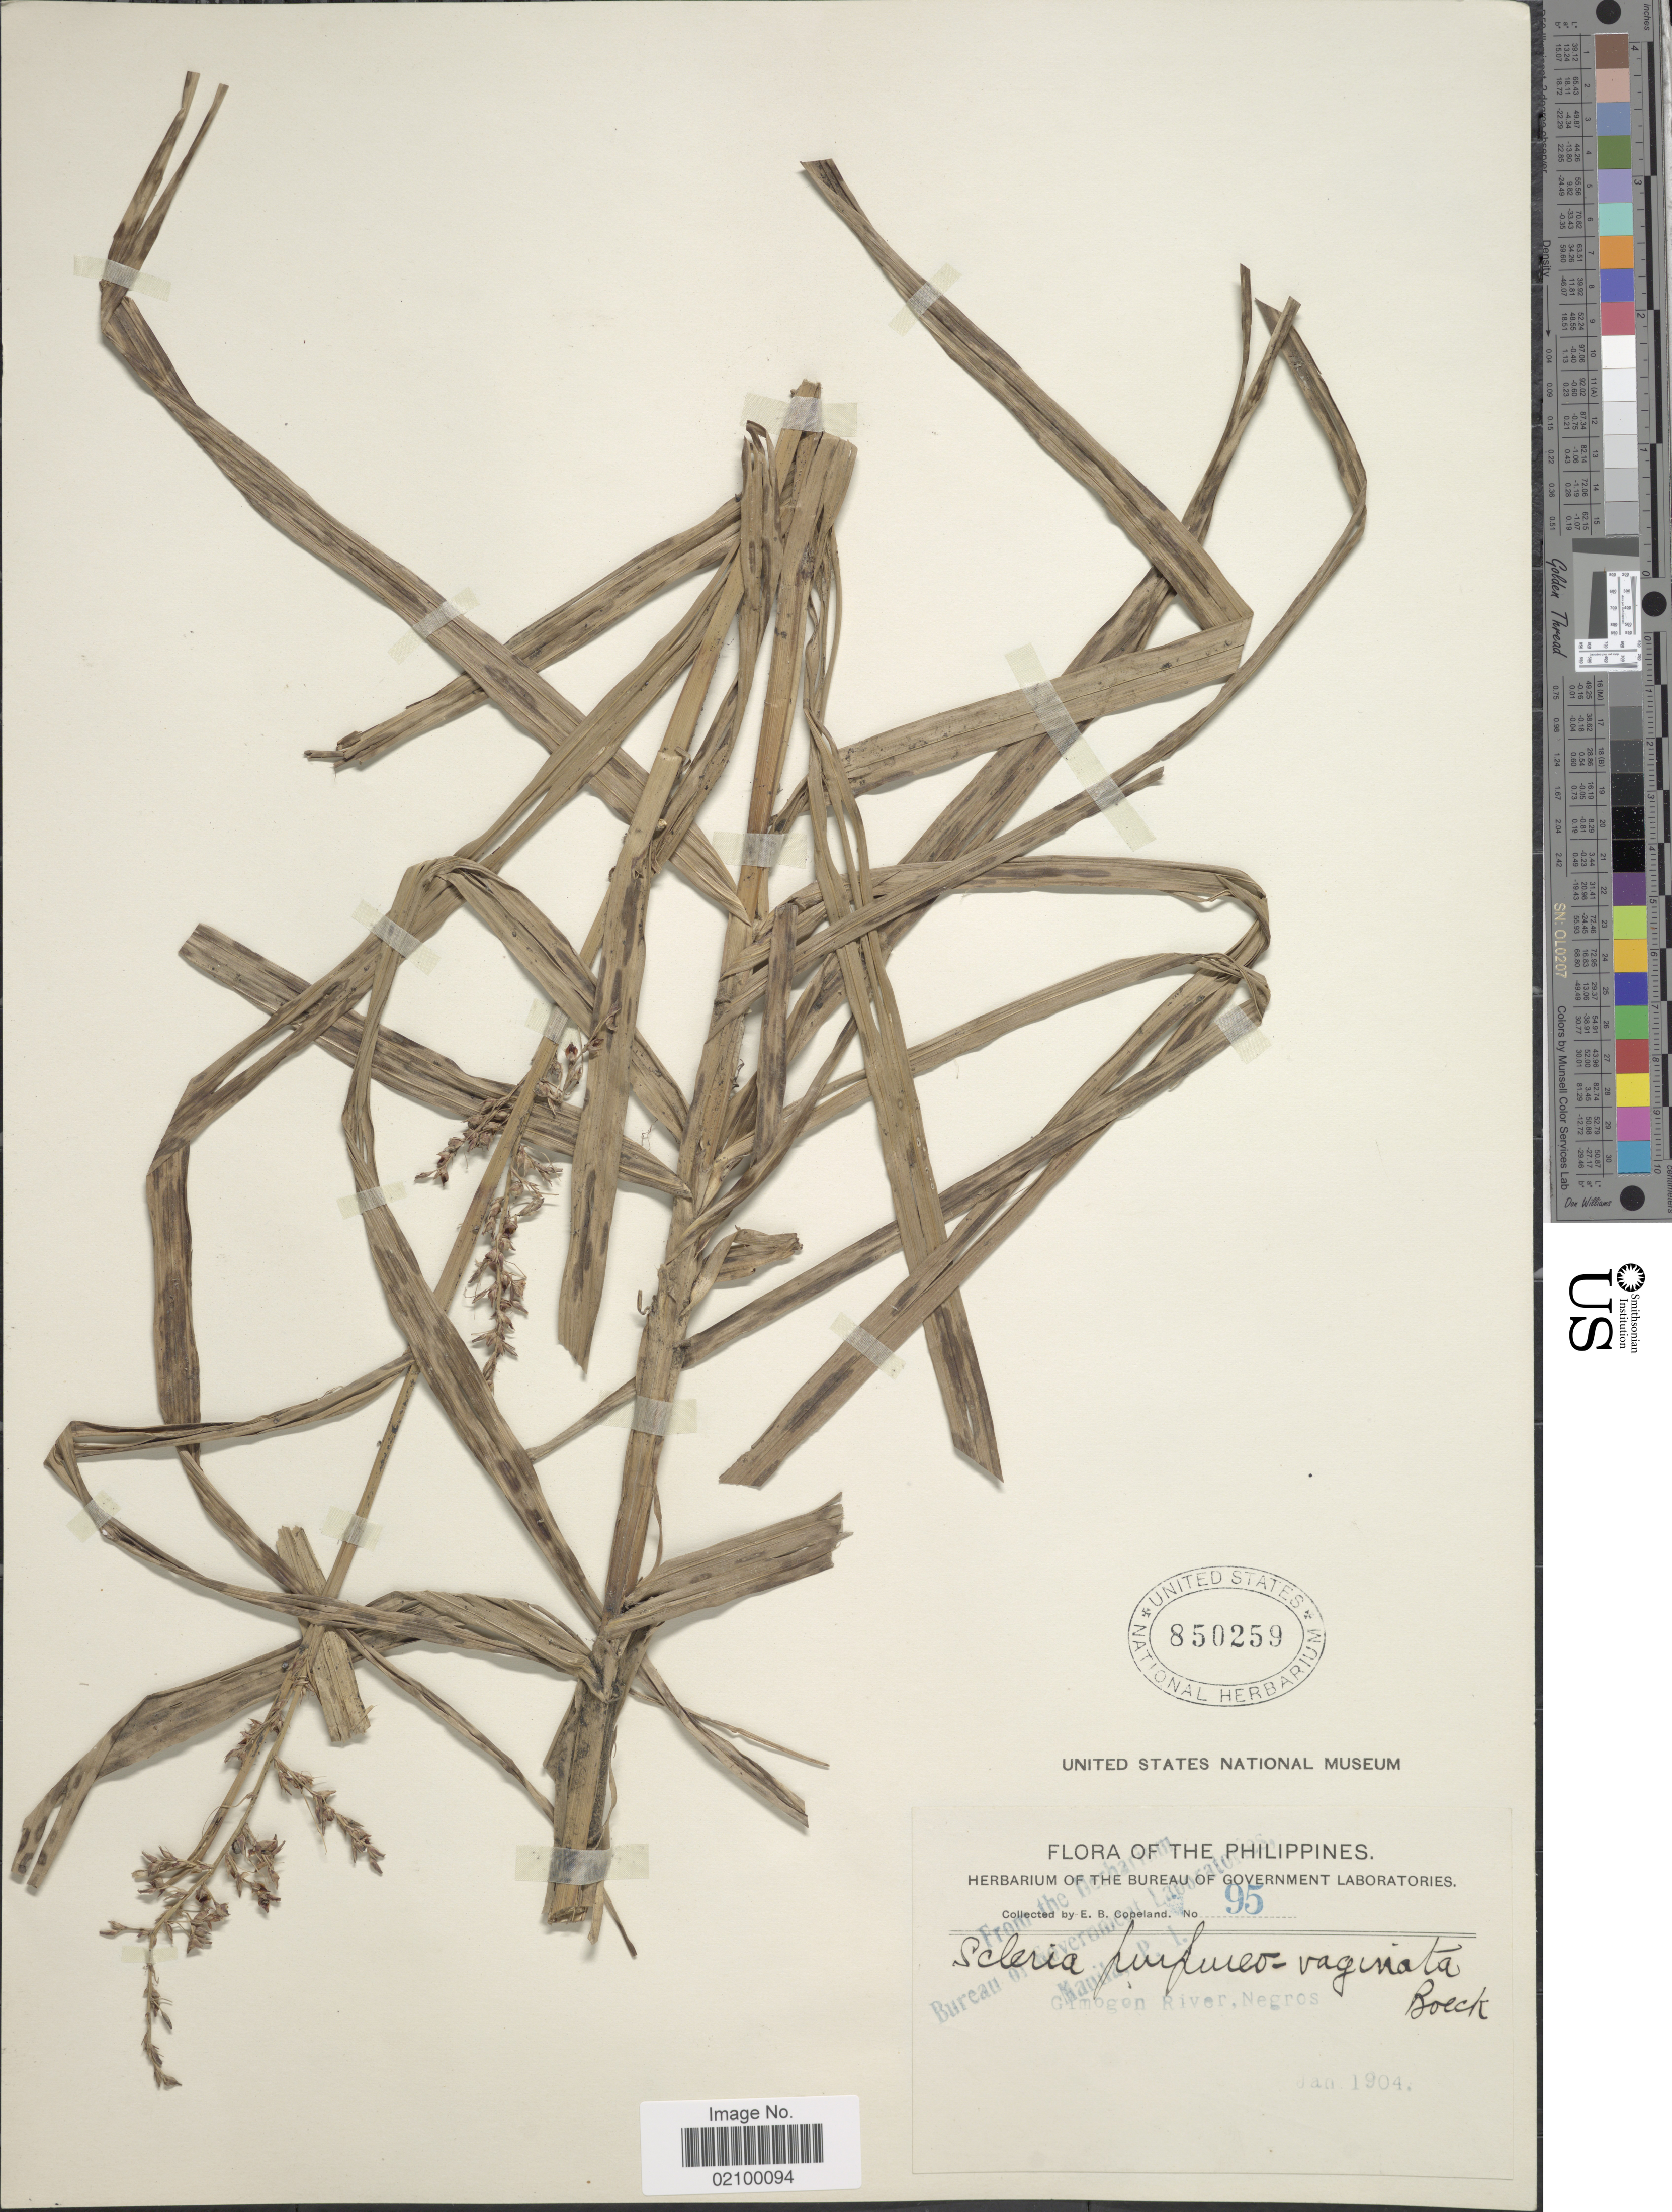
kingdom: Plantae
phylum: Tracheophyta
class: Liliopsida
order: Poales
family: Cyperaceae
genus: Scleria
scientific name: Scleria scrobiculata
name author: Nees & Meyen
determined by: Strong, Mark T., (BOT), Smithsonian Institution - National Museum of Natural History (UNITED STATES)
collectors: E. B. Copeland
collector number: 95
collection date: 1904-01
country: Philippines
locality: Gimogon River, Negros Island.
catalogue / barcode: US 850259